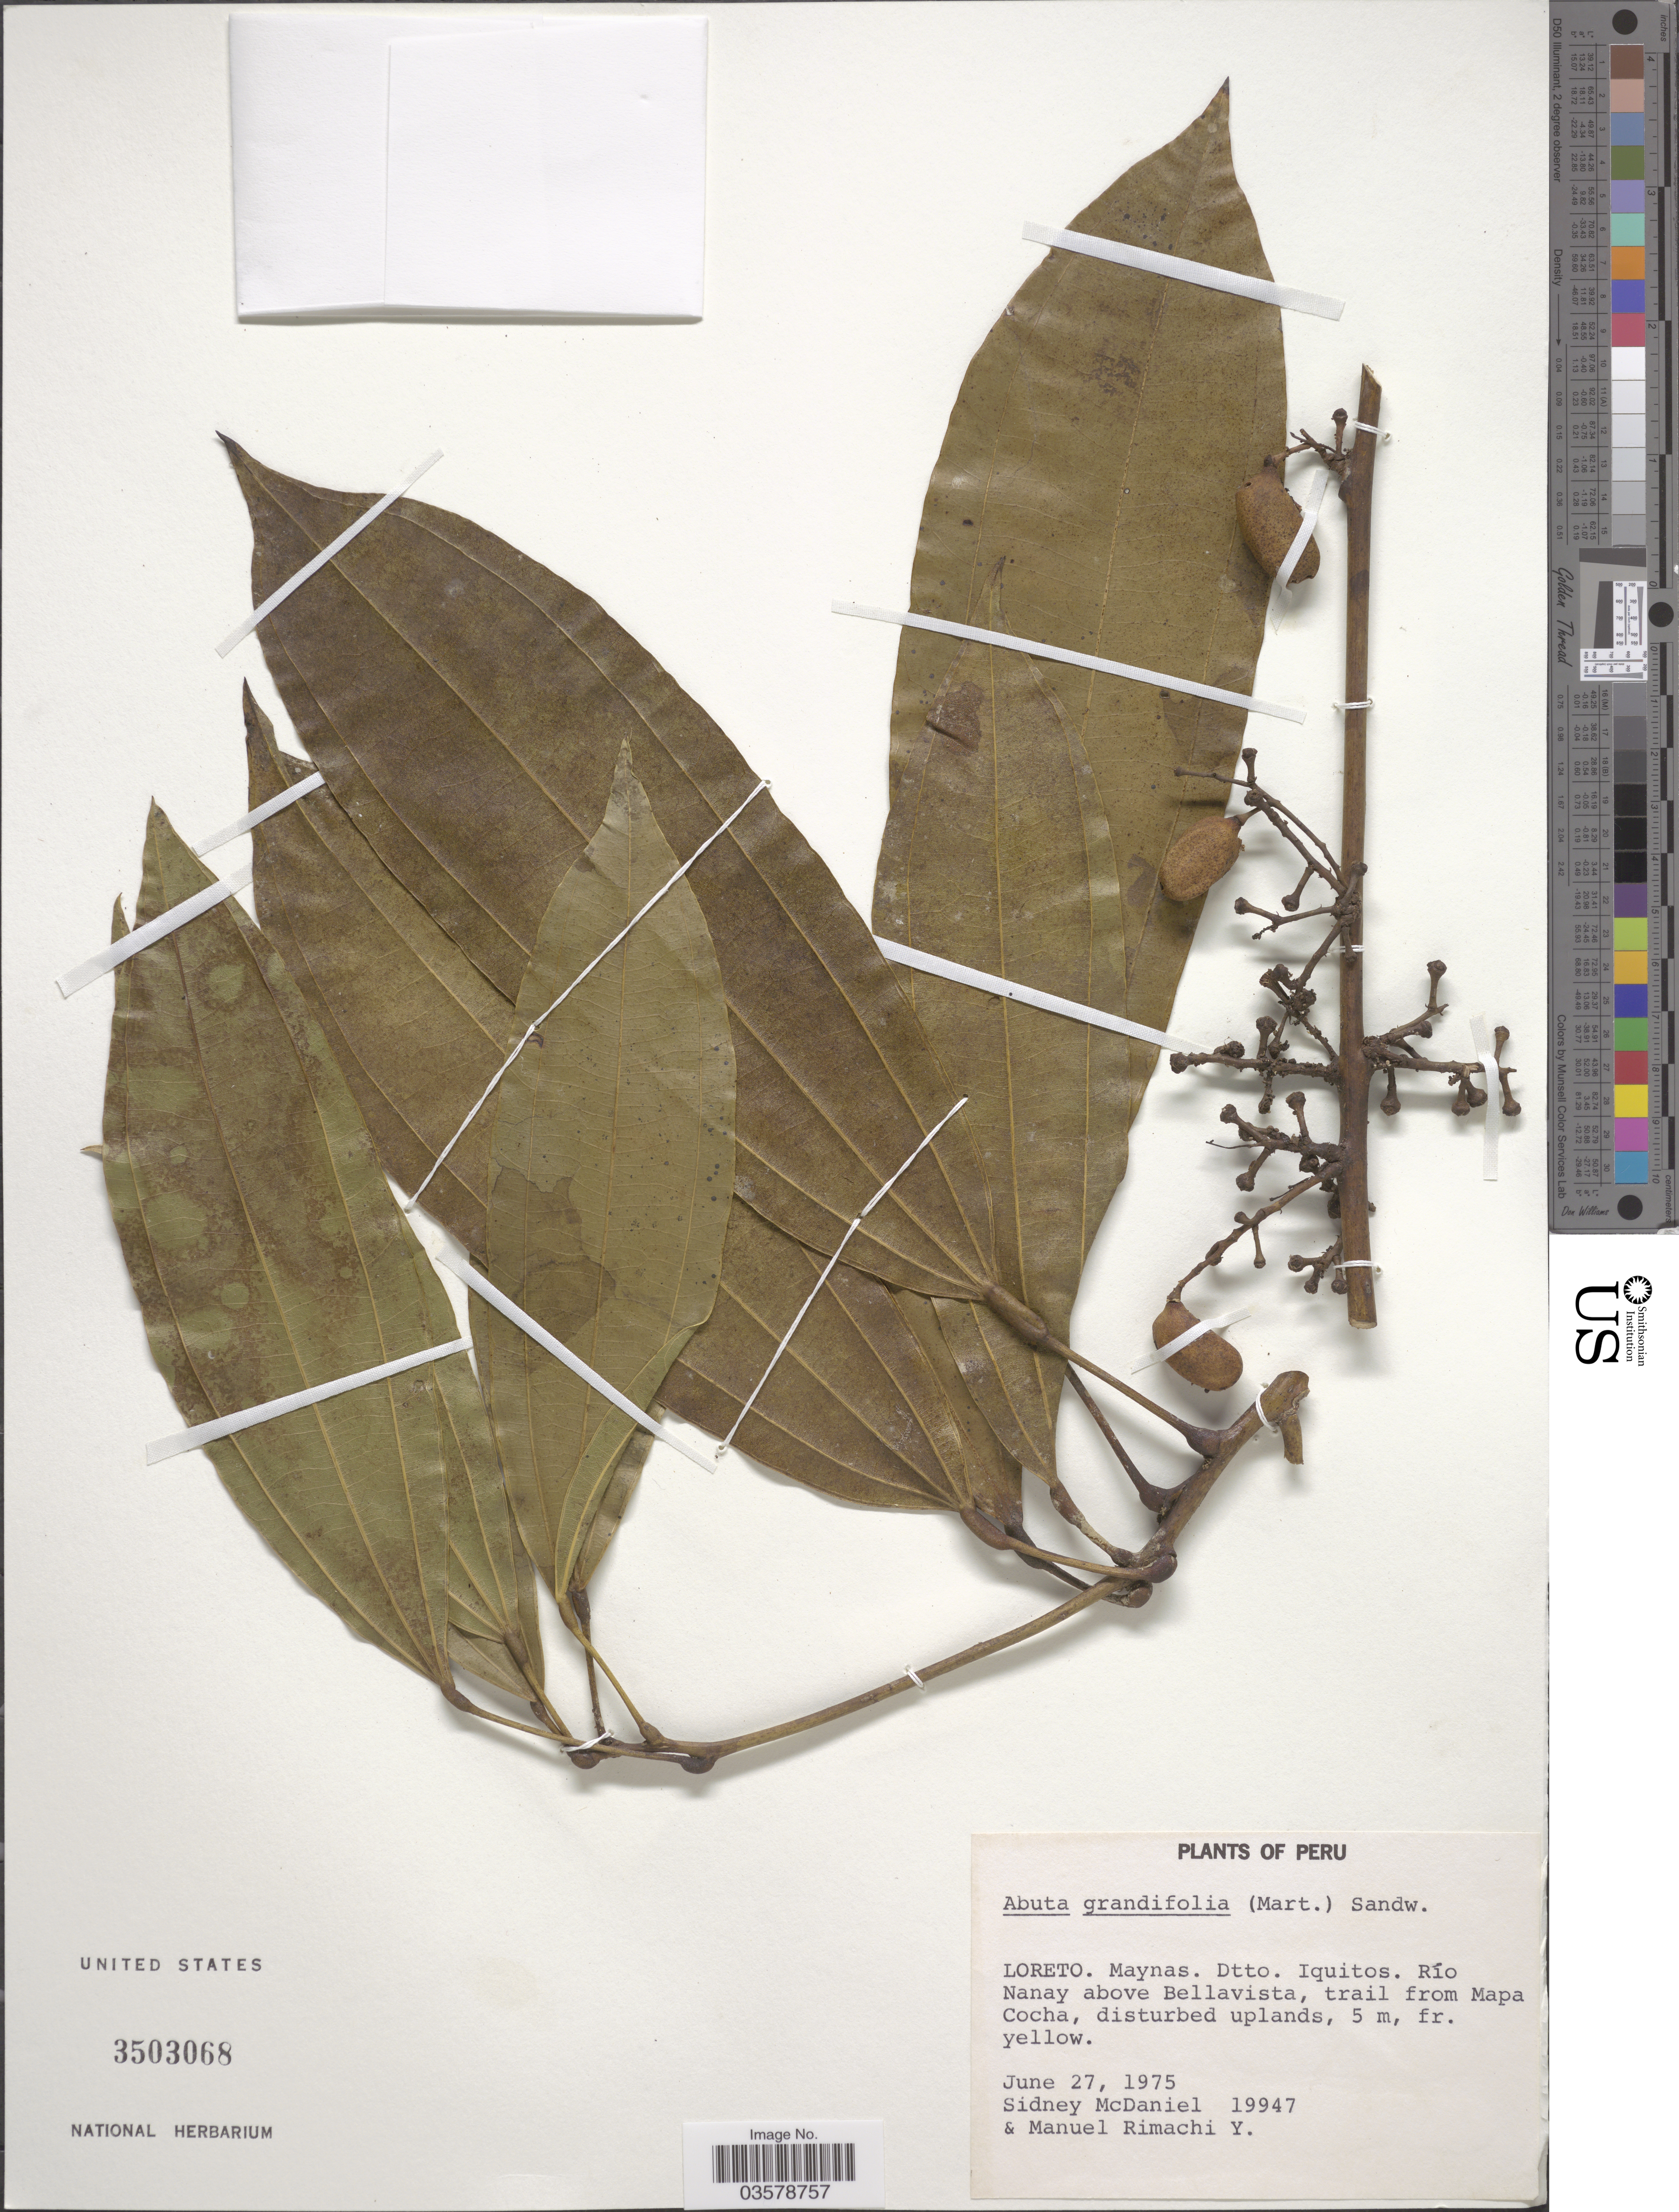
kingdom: Plantae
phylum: Tracheophyta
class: Magnoliopsida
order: Ranunculales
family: Menispermaceae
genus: Abuta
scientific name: Abuta grandifolia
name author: (Mart.) Sandwith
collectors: S. McDaniel & M. Rimachi Y.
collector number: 19947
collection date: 1975-06-27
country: Peru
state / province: Loreto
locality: Maynas. Dtto. Iquitos. Río Nanay above Bellavista, trail from Mapa Cocha, disturbed uplands.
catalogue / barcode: US 3503068